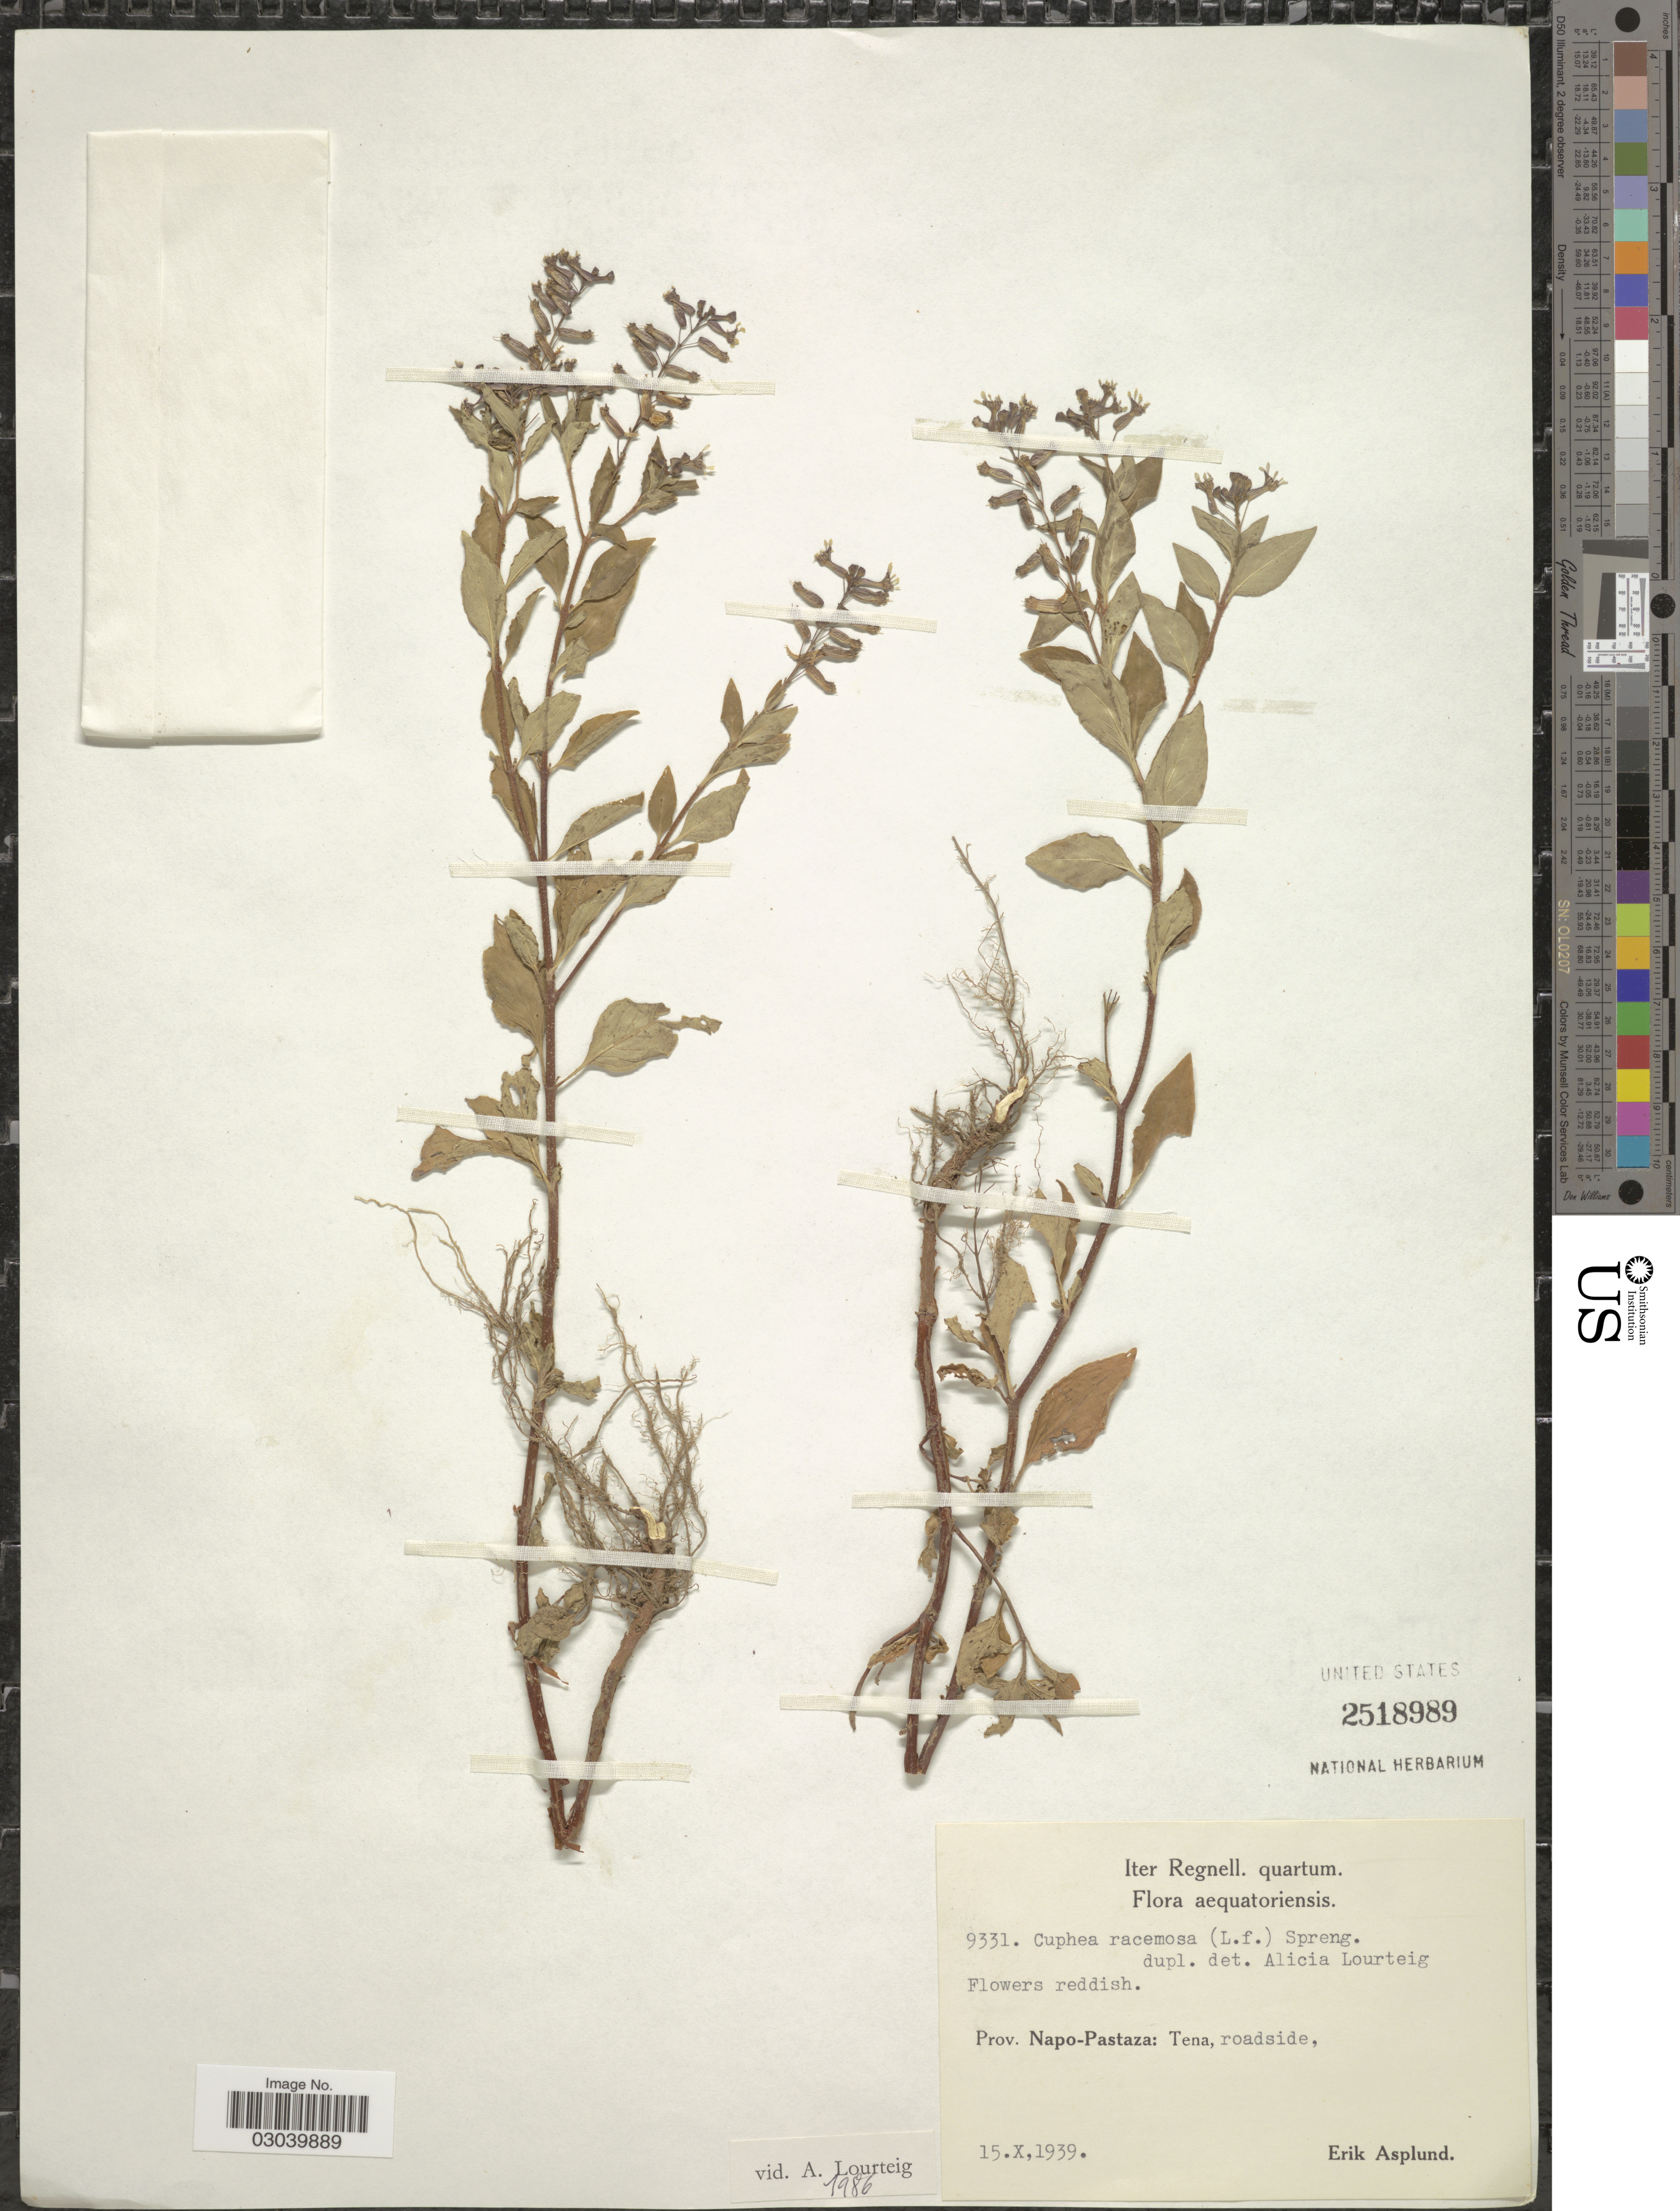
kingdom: Plantae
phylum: Tracheophyta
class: Magnoliopsida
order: Myrtales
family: Lythraceae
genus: Cuphea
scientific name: Cuphea racemosa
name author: (L. f.) Spreng.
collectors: E. Asplund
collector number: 9331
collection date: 1939-10-15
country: Ecuador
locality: Prov. Napo-Pastaza: Tena, roadside.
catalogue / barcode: US 2518989